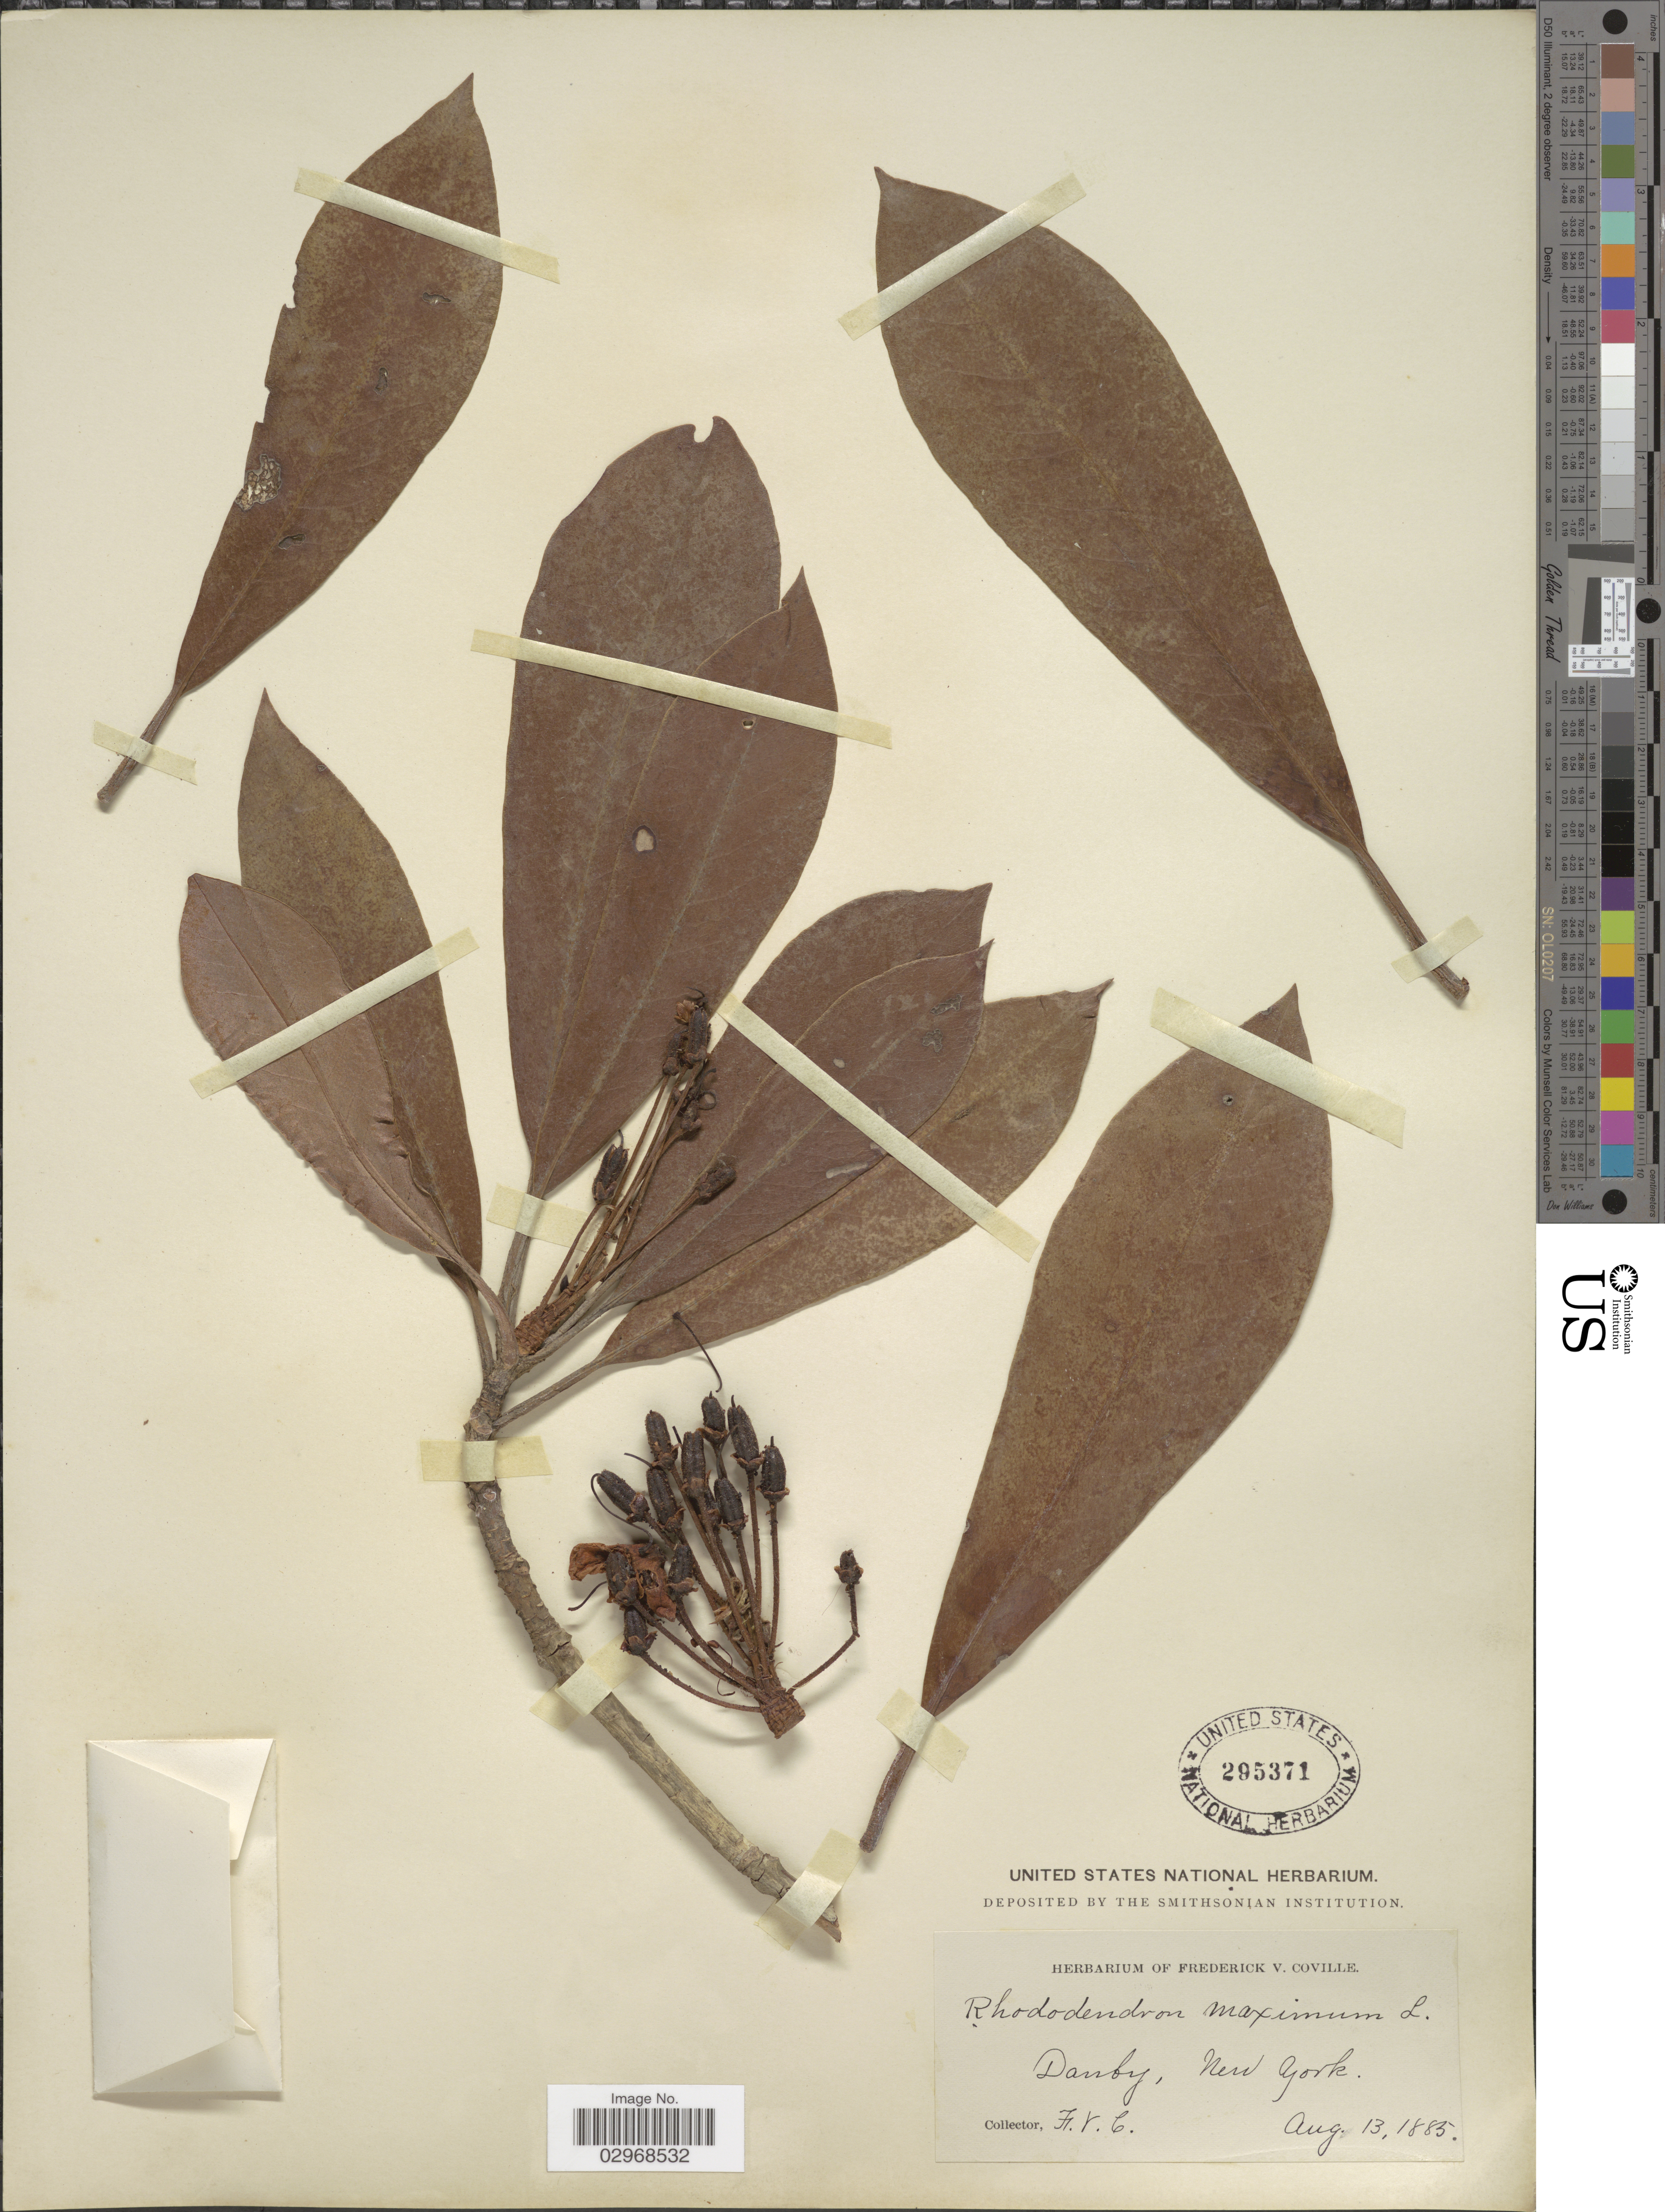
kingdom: Plantae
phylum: Tracheophyta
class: Magnoliopsida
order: Ericales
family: Ericaceae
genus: Rhododendron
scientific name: Rhododendron maximum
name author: L.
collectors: F. V. Coville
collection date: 1885-08-13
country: United States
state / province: New York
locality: Danby.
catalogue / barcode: US 295371